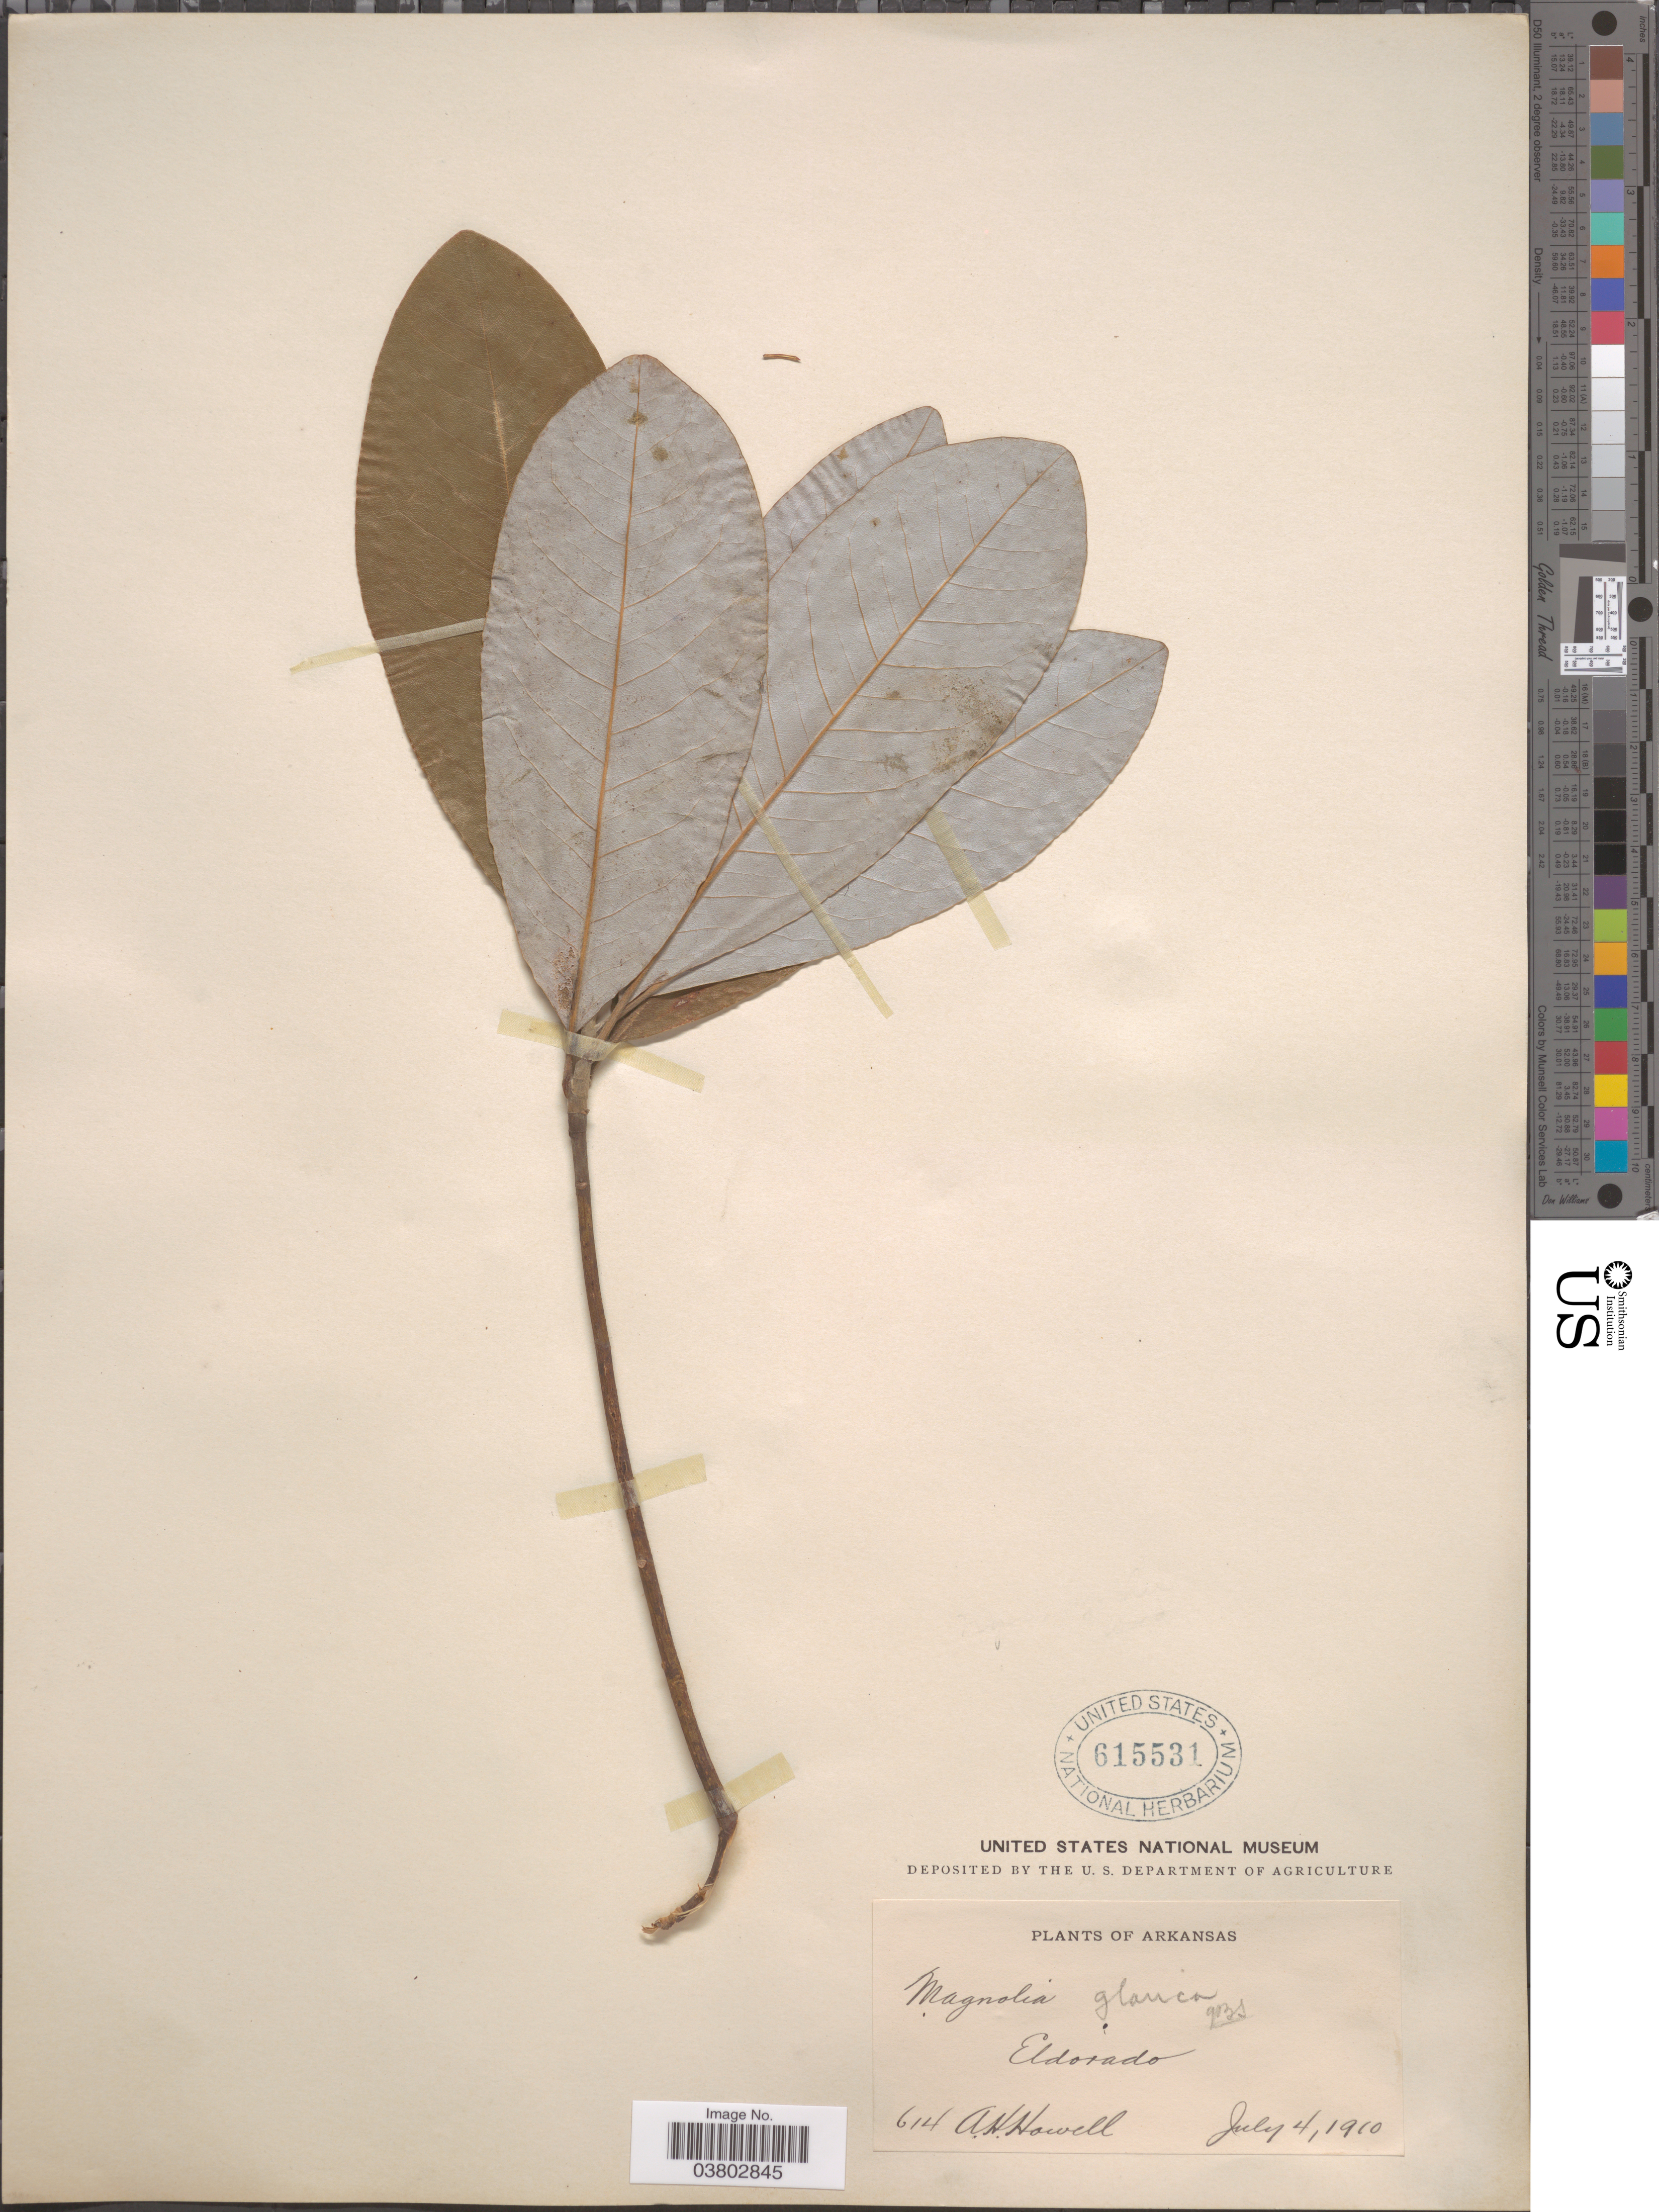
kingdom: Plantae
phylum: Tracheophyta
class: Magnoliopsida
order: Magnoliales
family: Magnoliaceae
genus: Magnolia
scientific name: Magnolia virginiana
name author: L.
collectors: A. Howell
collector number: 614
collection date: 1910-07-04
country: United States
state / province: Arkansas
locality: Eldorado.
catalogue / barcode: US 615531